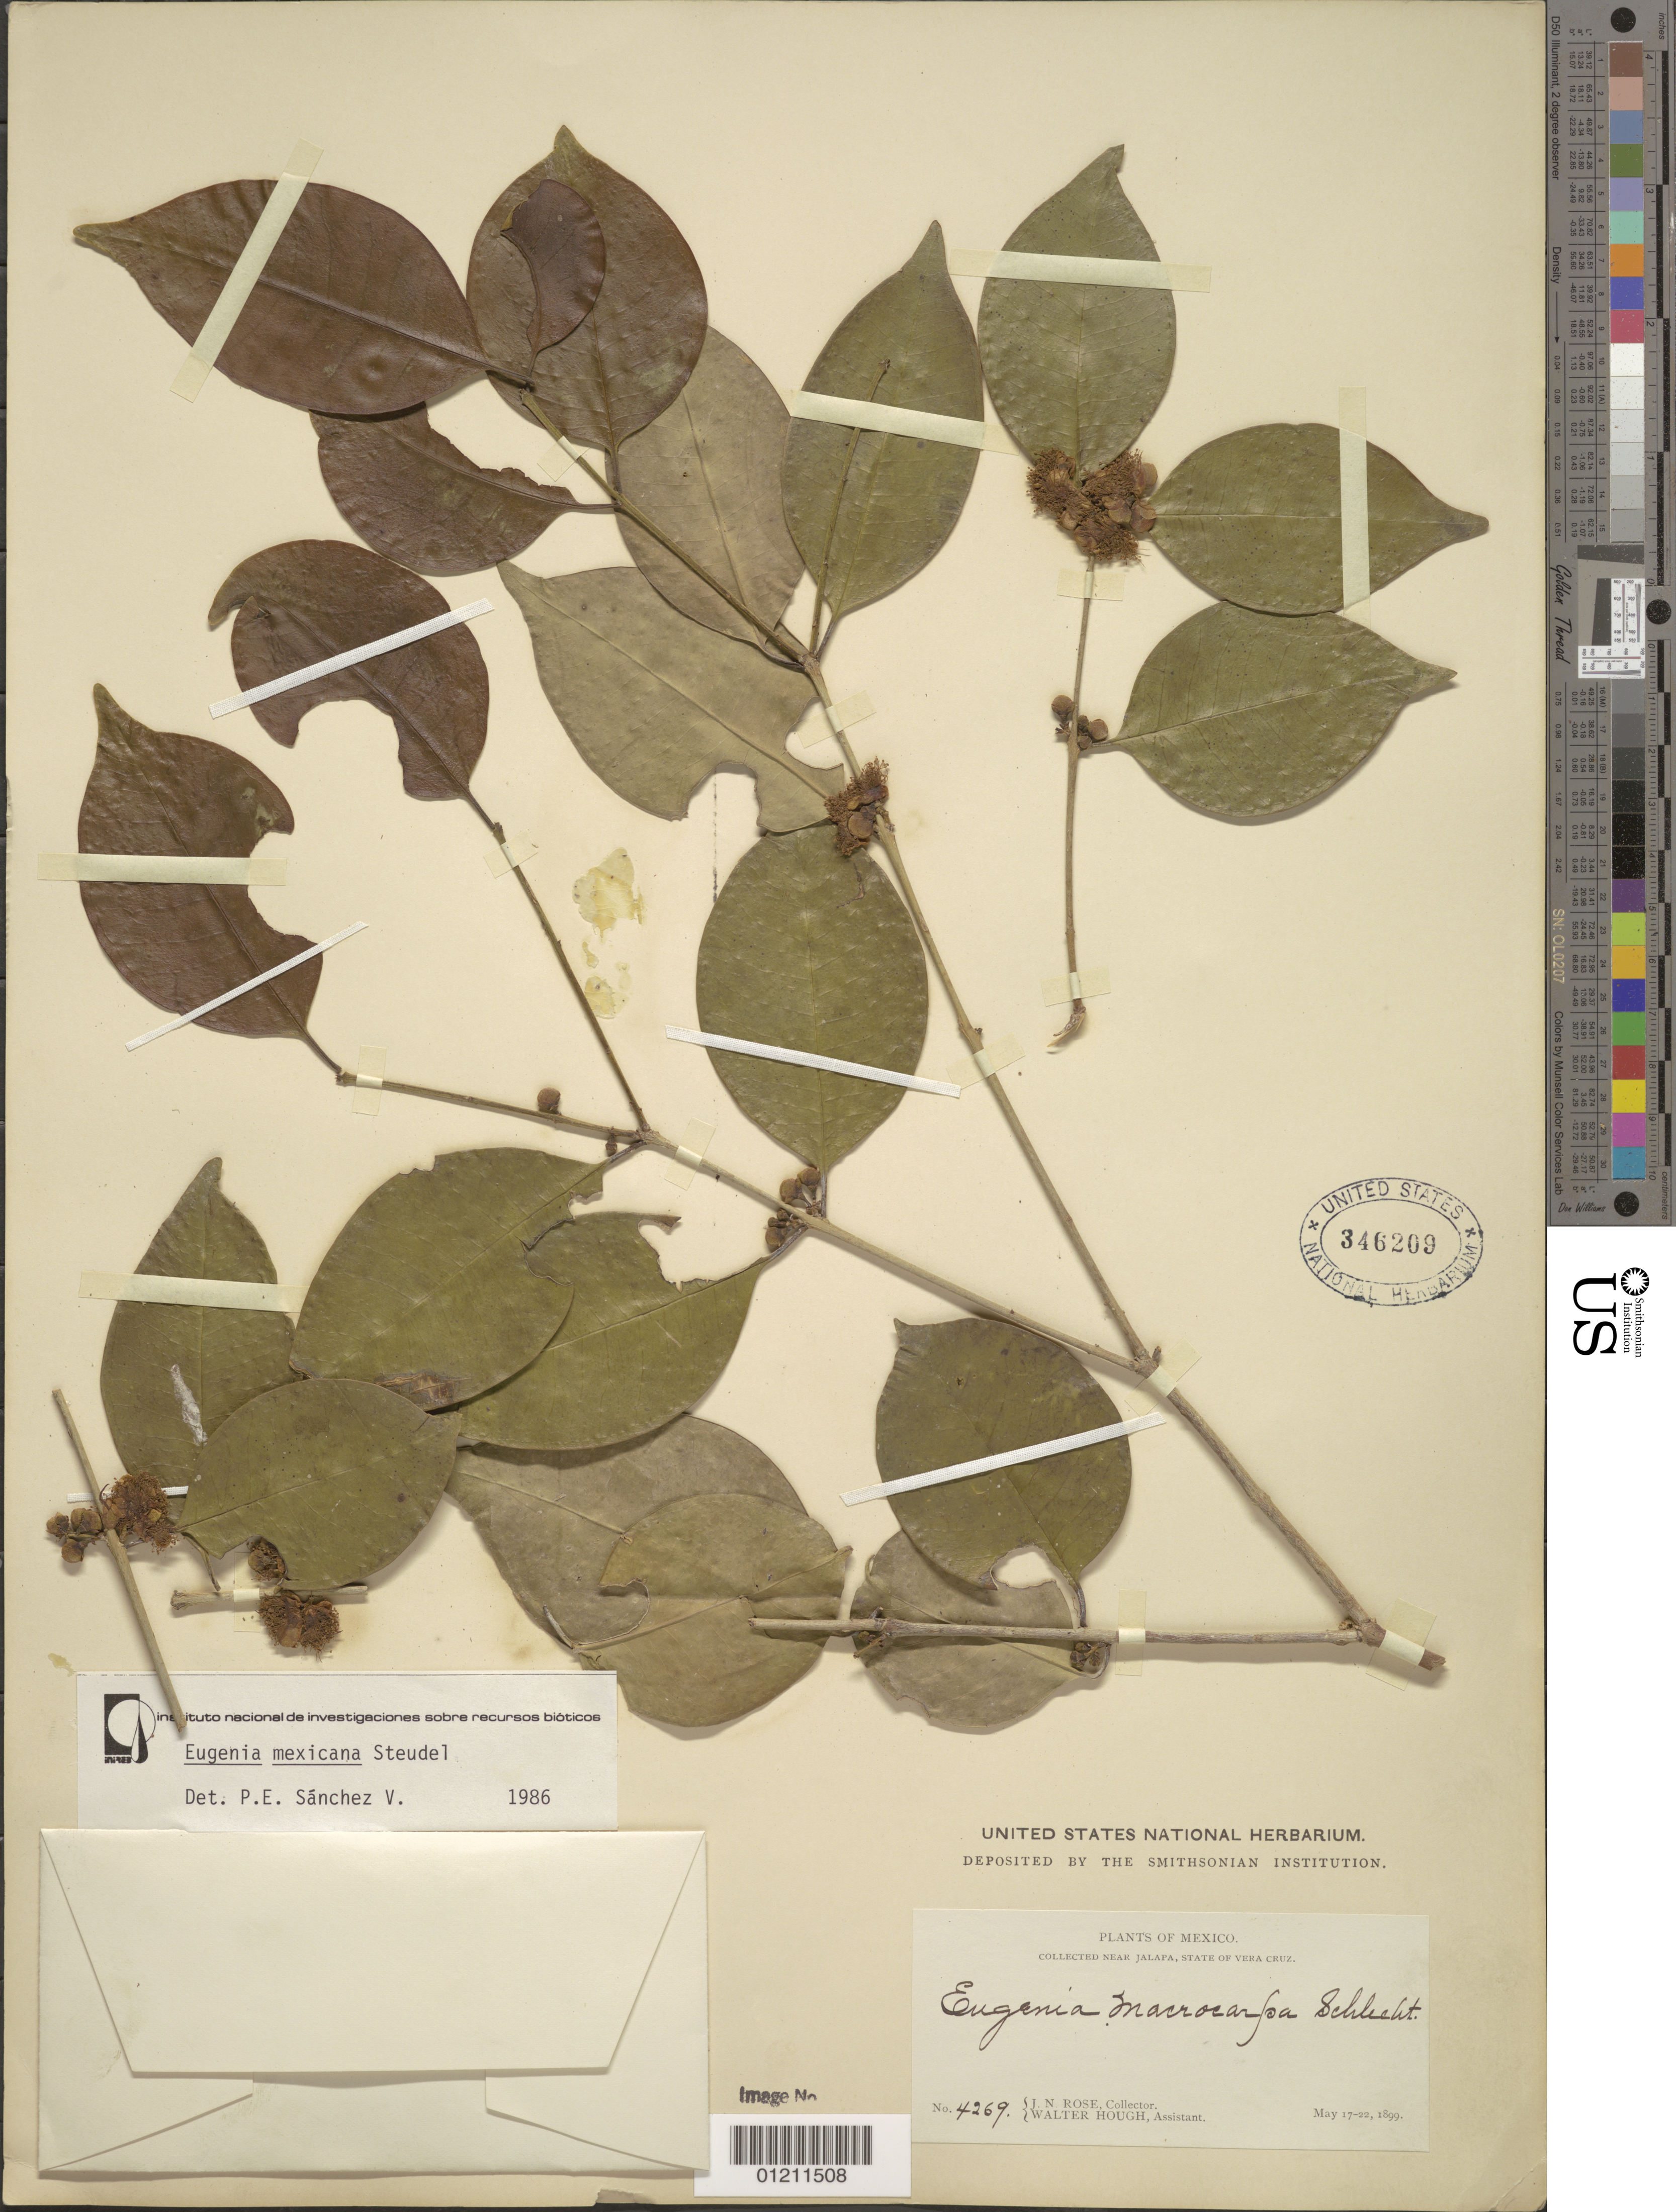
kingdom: Plantae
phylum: Tracheophyta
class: Magnoliopsida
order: Myrtales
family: Myrtaceae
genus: Eugenia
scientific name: Eugenia mexicana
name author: Steud.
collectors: J. N. Rose & W. Hough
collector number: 4269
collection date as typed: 17 May 1899 to 22 May 1899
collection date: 1899-05-17/1899-05-22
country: Mexico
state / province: Veracruz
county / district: Jalapa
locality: Jalapa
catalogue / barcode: US 346209